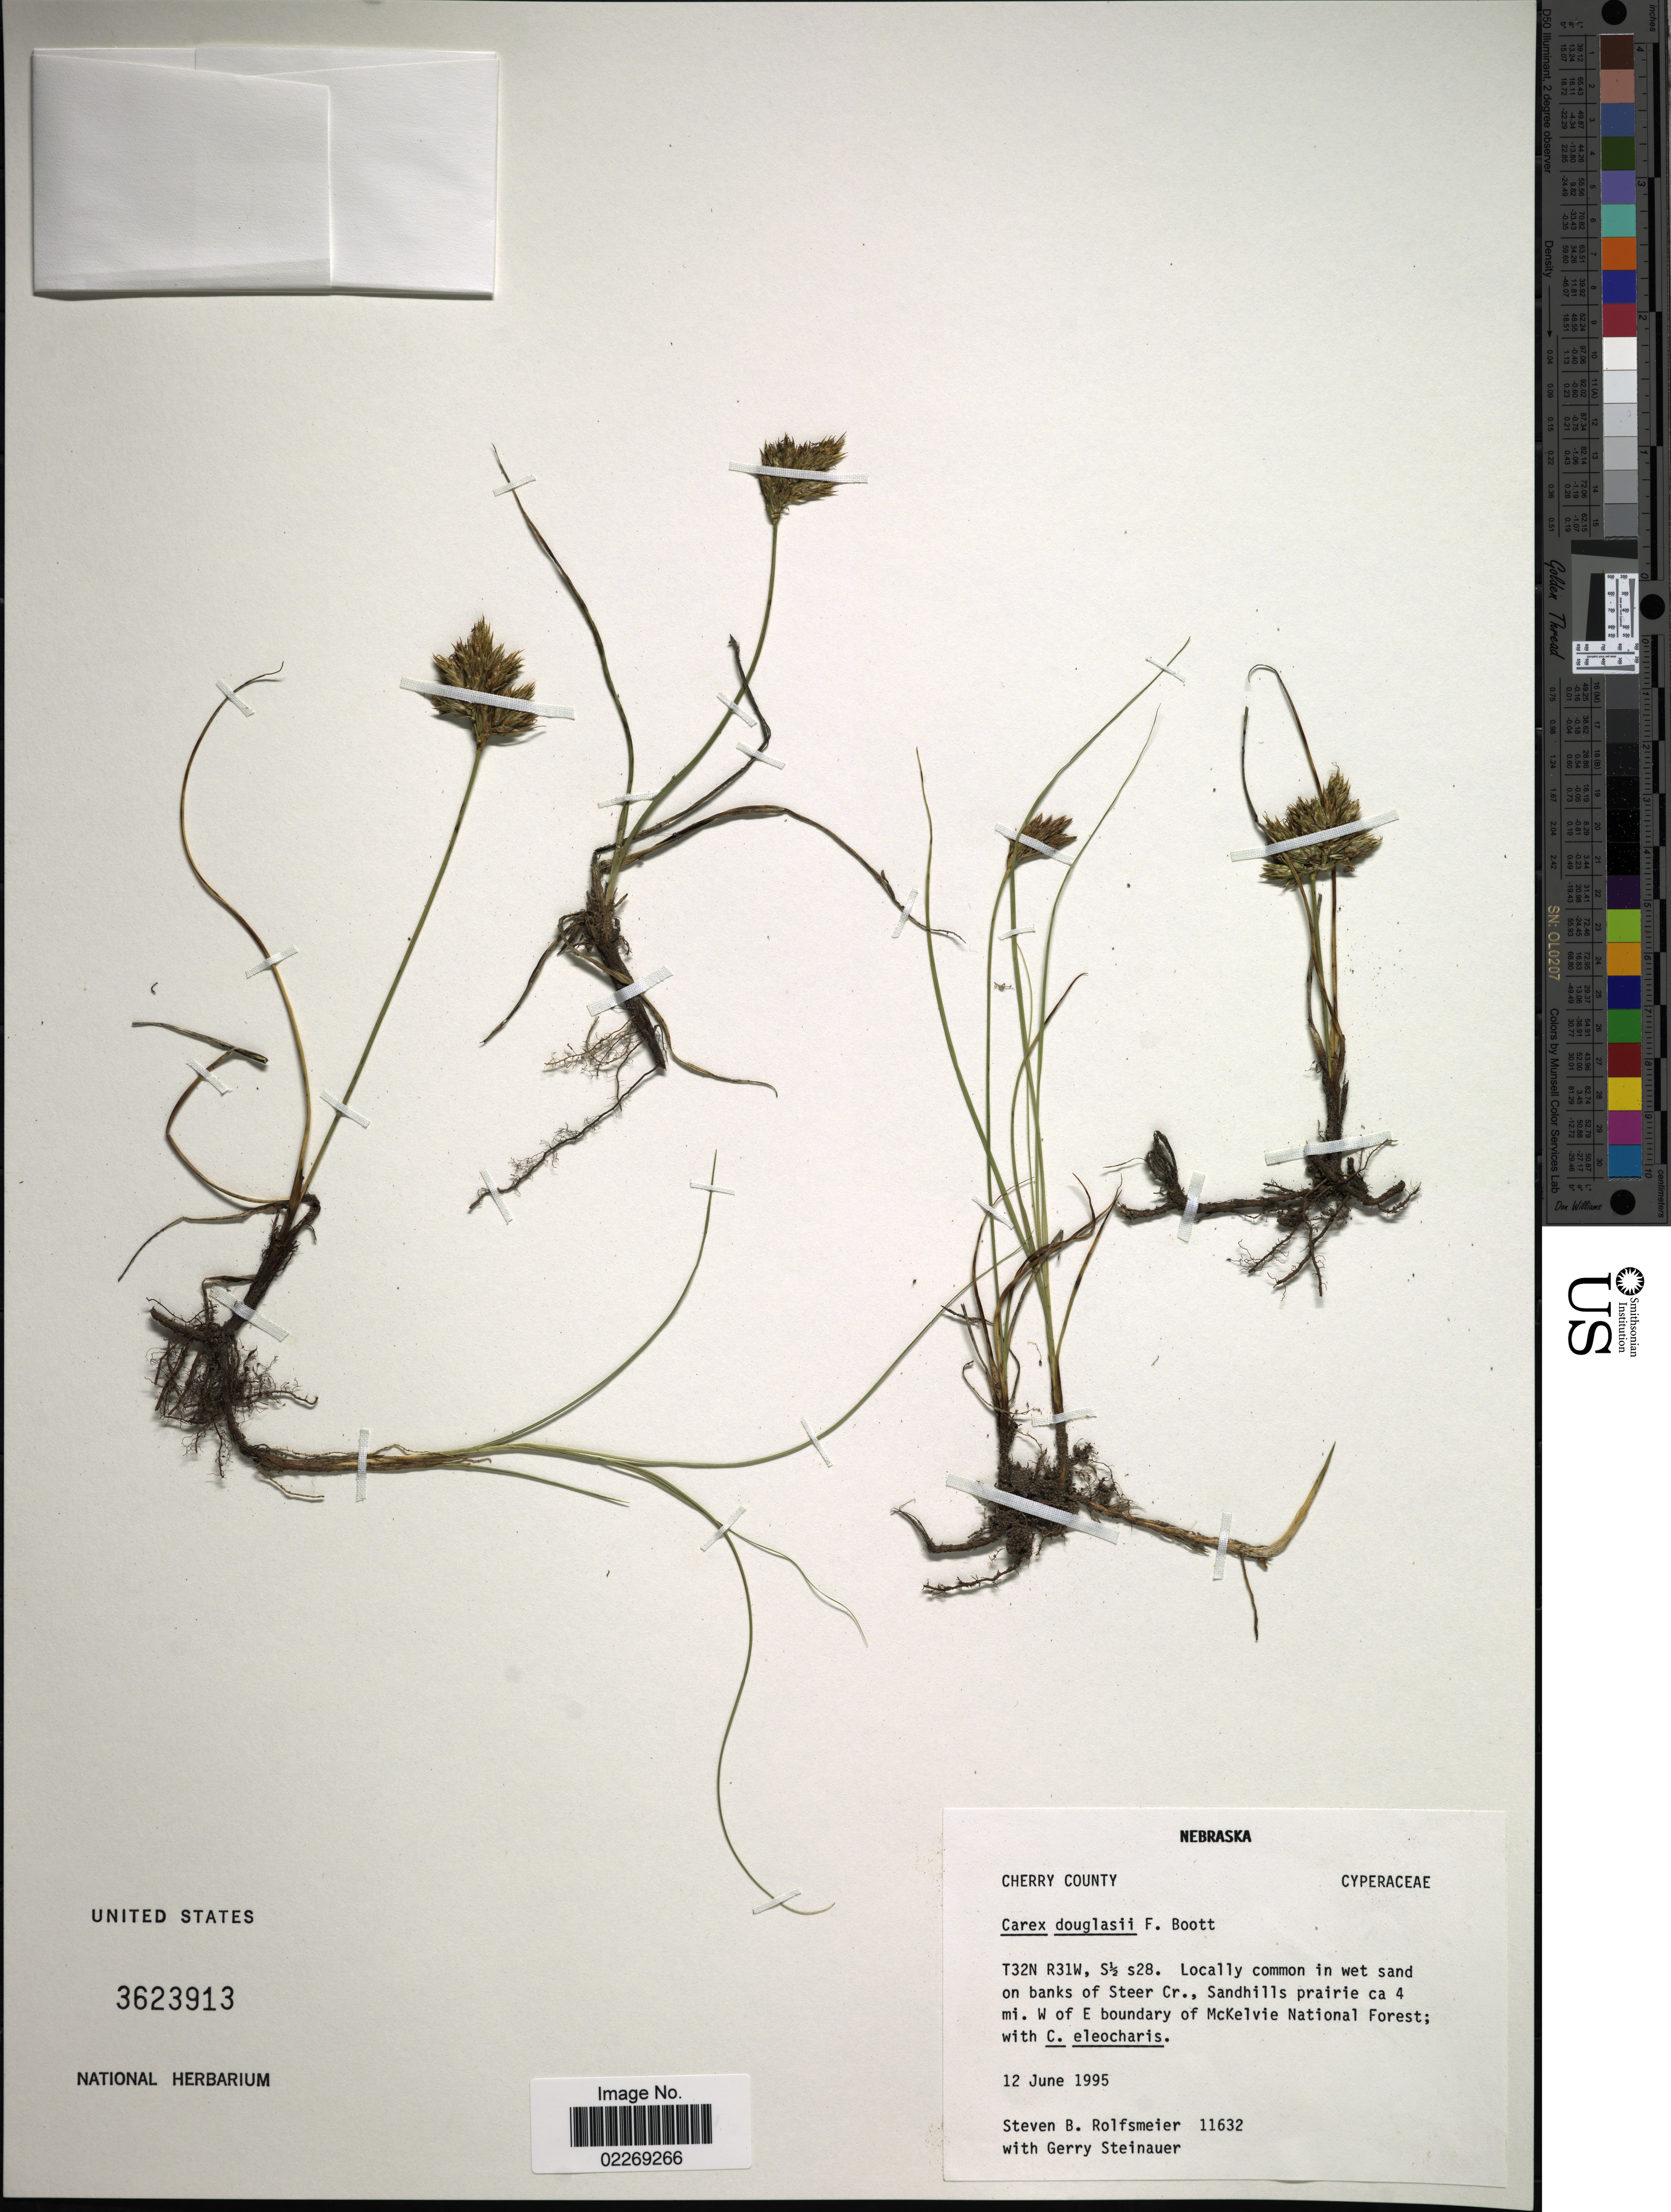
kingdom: Plantae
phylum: Tracheophyta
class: Liliopsida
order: Poales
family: Cyperaceae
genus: Carex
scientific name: Carex douglasii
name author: Boott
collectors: S. Rolfsmeier & G. Steinauer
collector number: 11632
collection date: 1995-06-12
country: United States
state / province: Nebraska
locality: Cherry County. T32N R31W, S1/2 s28. In wet sand on banks of Steer Cr., Sandhills prairie ca 4 mi. W of E boundary of McKelvie National Forest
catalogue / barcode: US 3623913